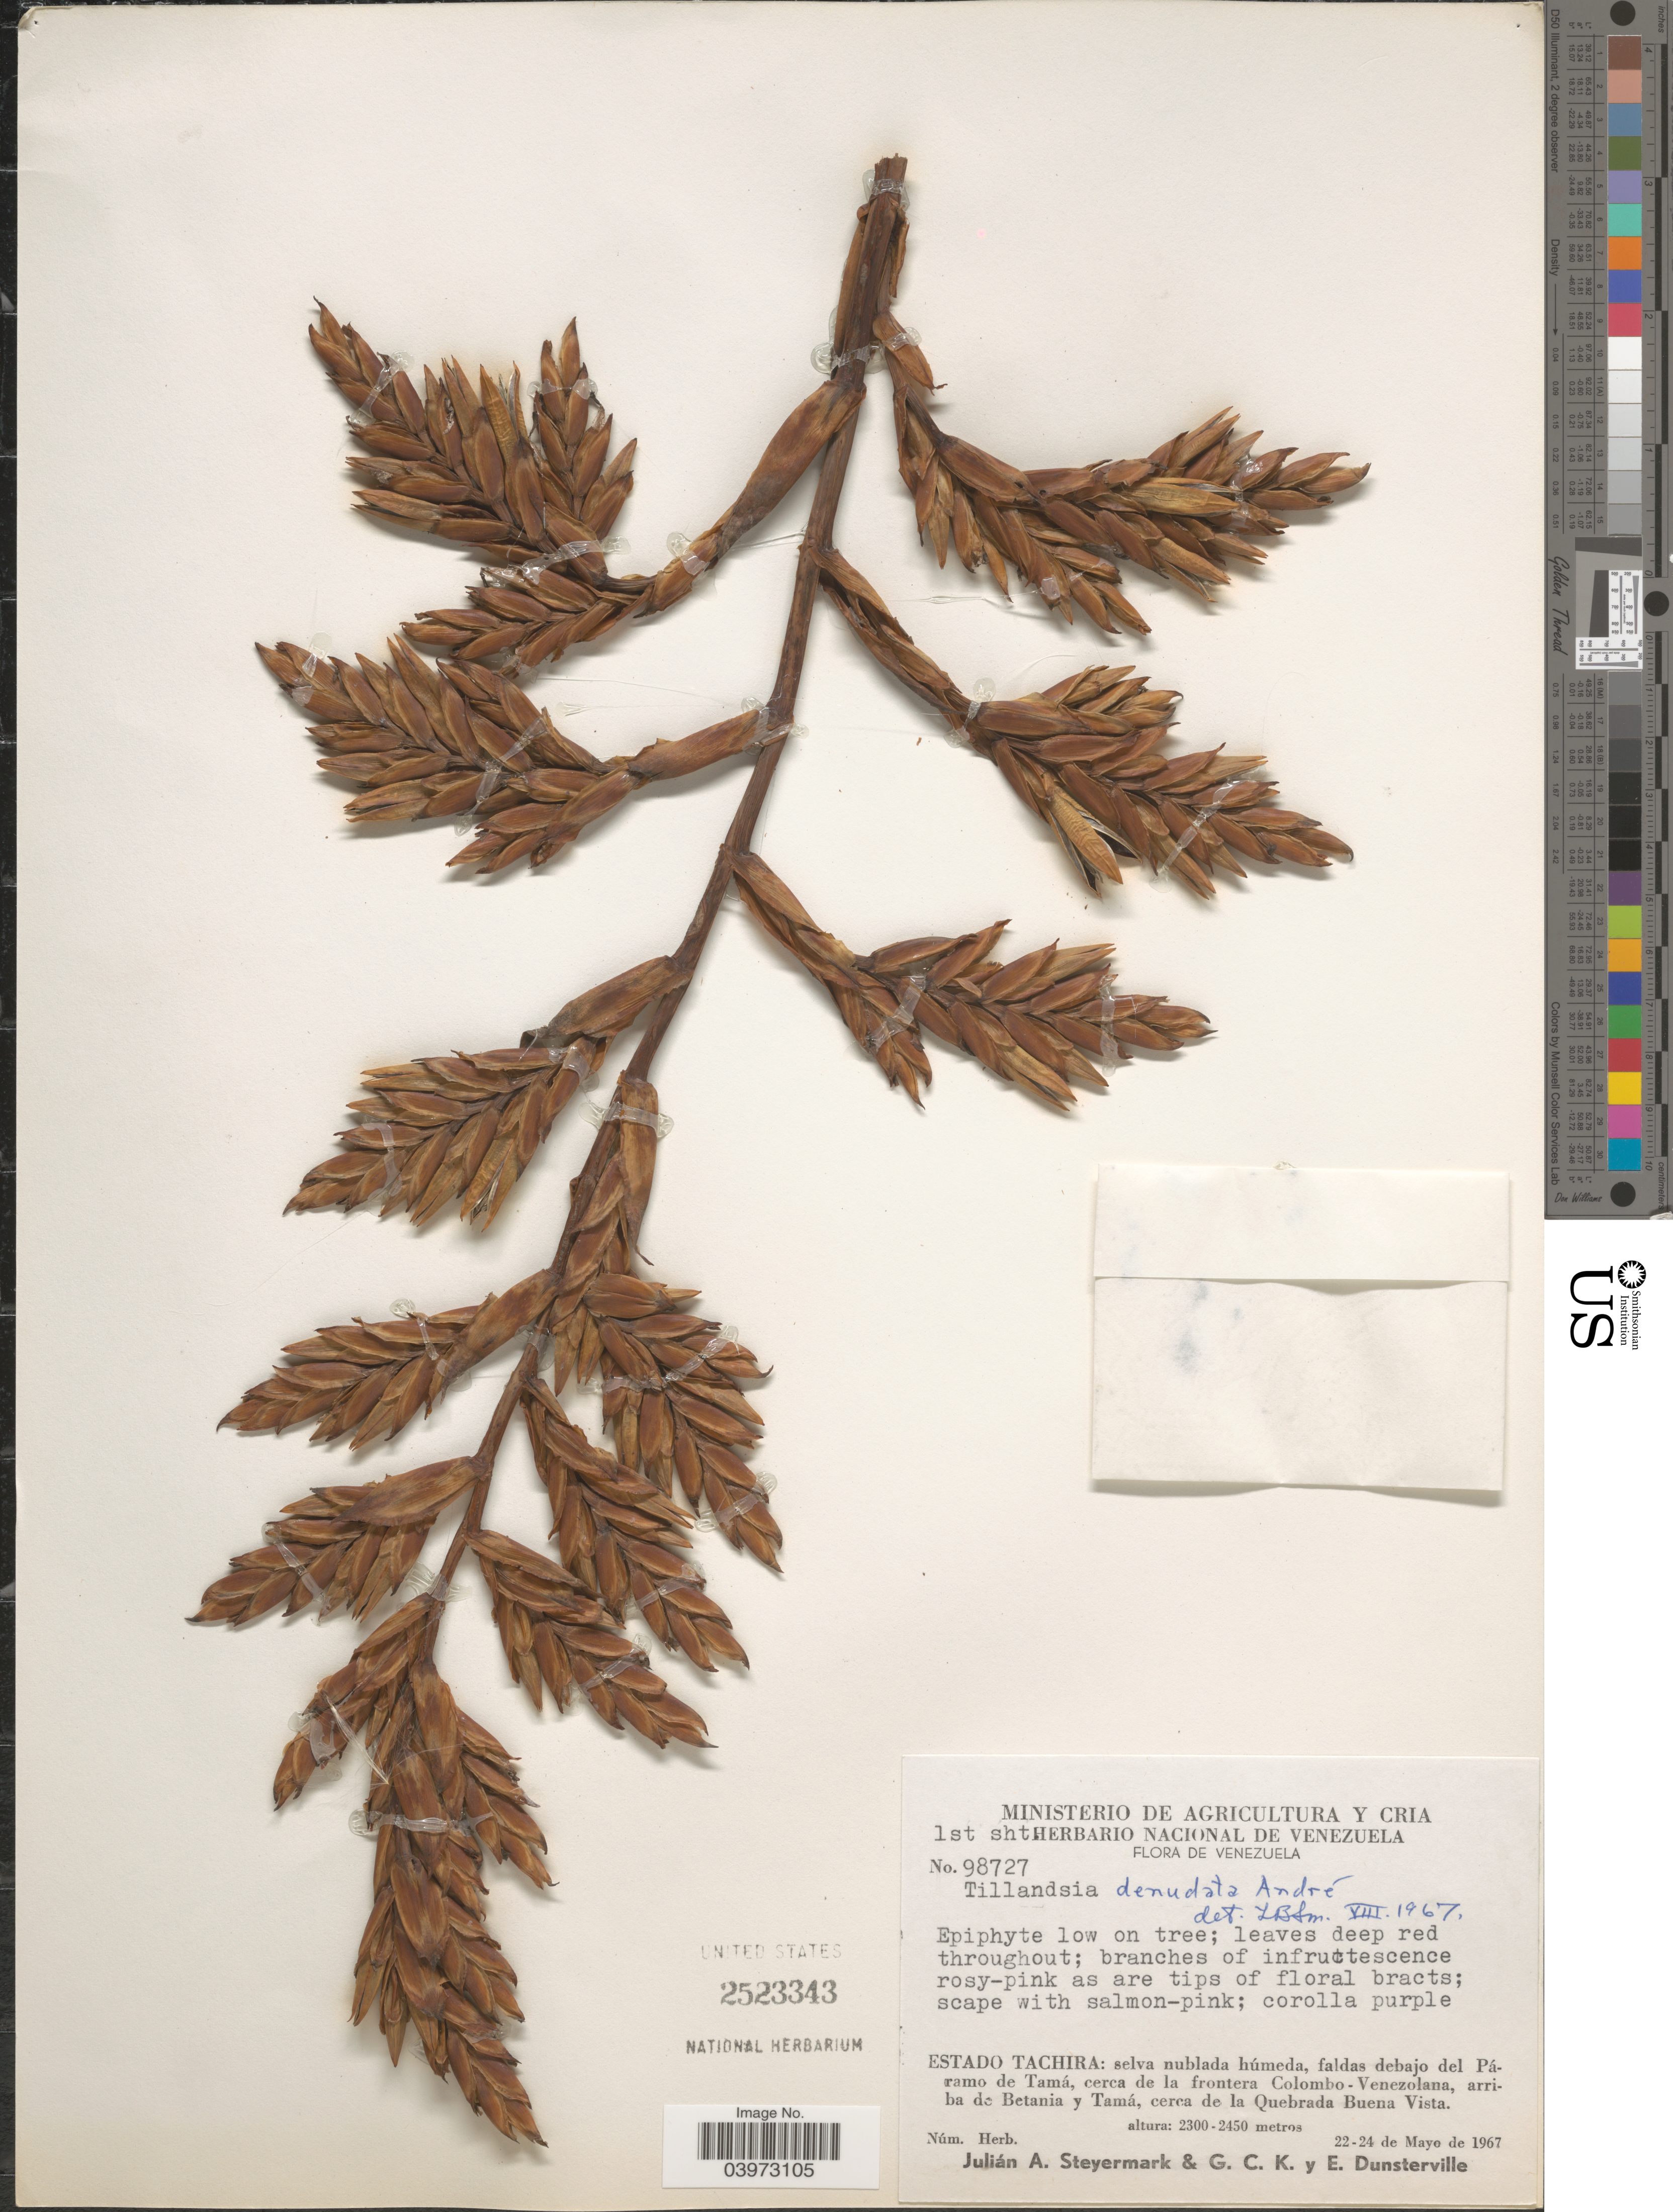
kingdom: Plantae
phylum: Tracheophyta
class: Liliopsida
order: Poales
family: Bromeliaceae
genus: Tillandsia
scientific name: Tillandsia denudata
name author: André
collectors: J. Steyermark, G. C. K. Dunsterville & E. Dunsterville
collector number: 98727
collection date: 1967-05-22/1967-05-24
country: Venezuela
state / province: Tachira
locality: Selva nublada húmeda, faldas debajo del Páramo de Tamá, cerca de la frontera Colombo - Venezolana, arriba de Betania y Tamá, cerca de la Quebrada Buena Vista.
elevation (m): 2300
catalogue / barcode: US 2523343